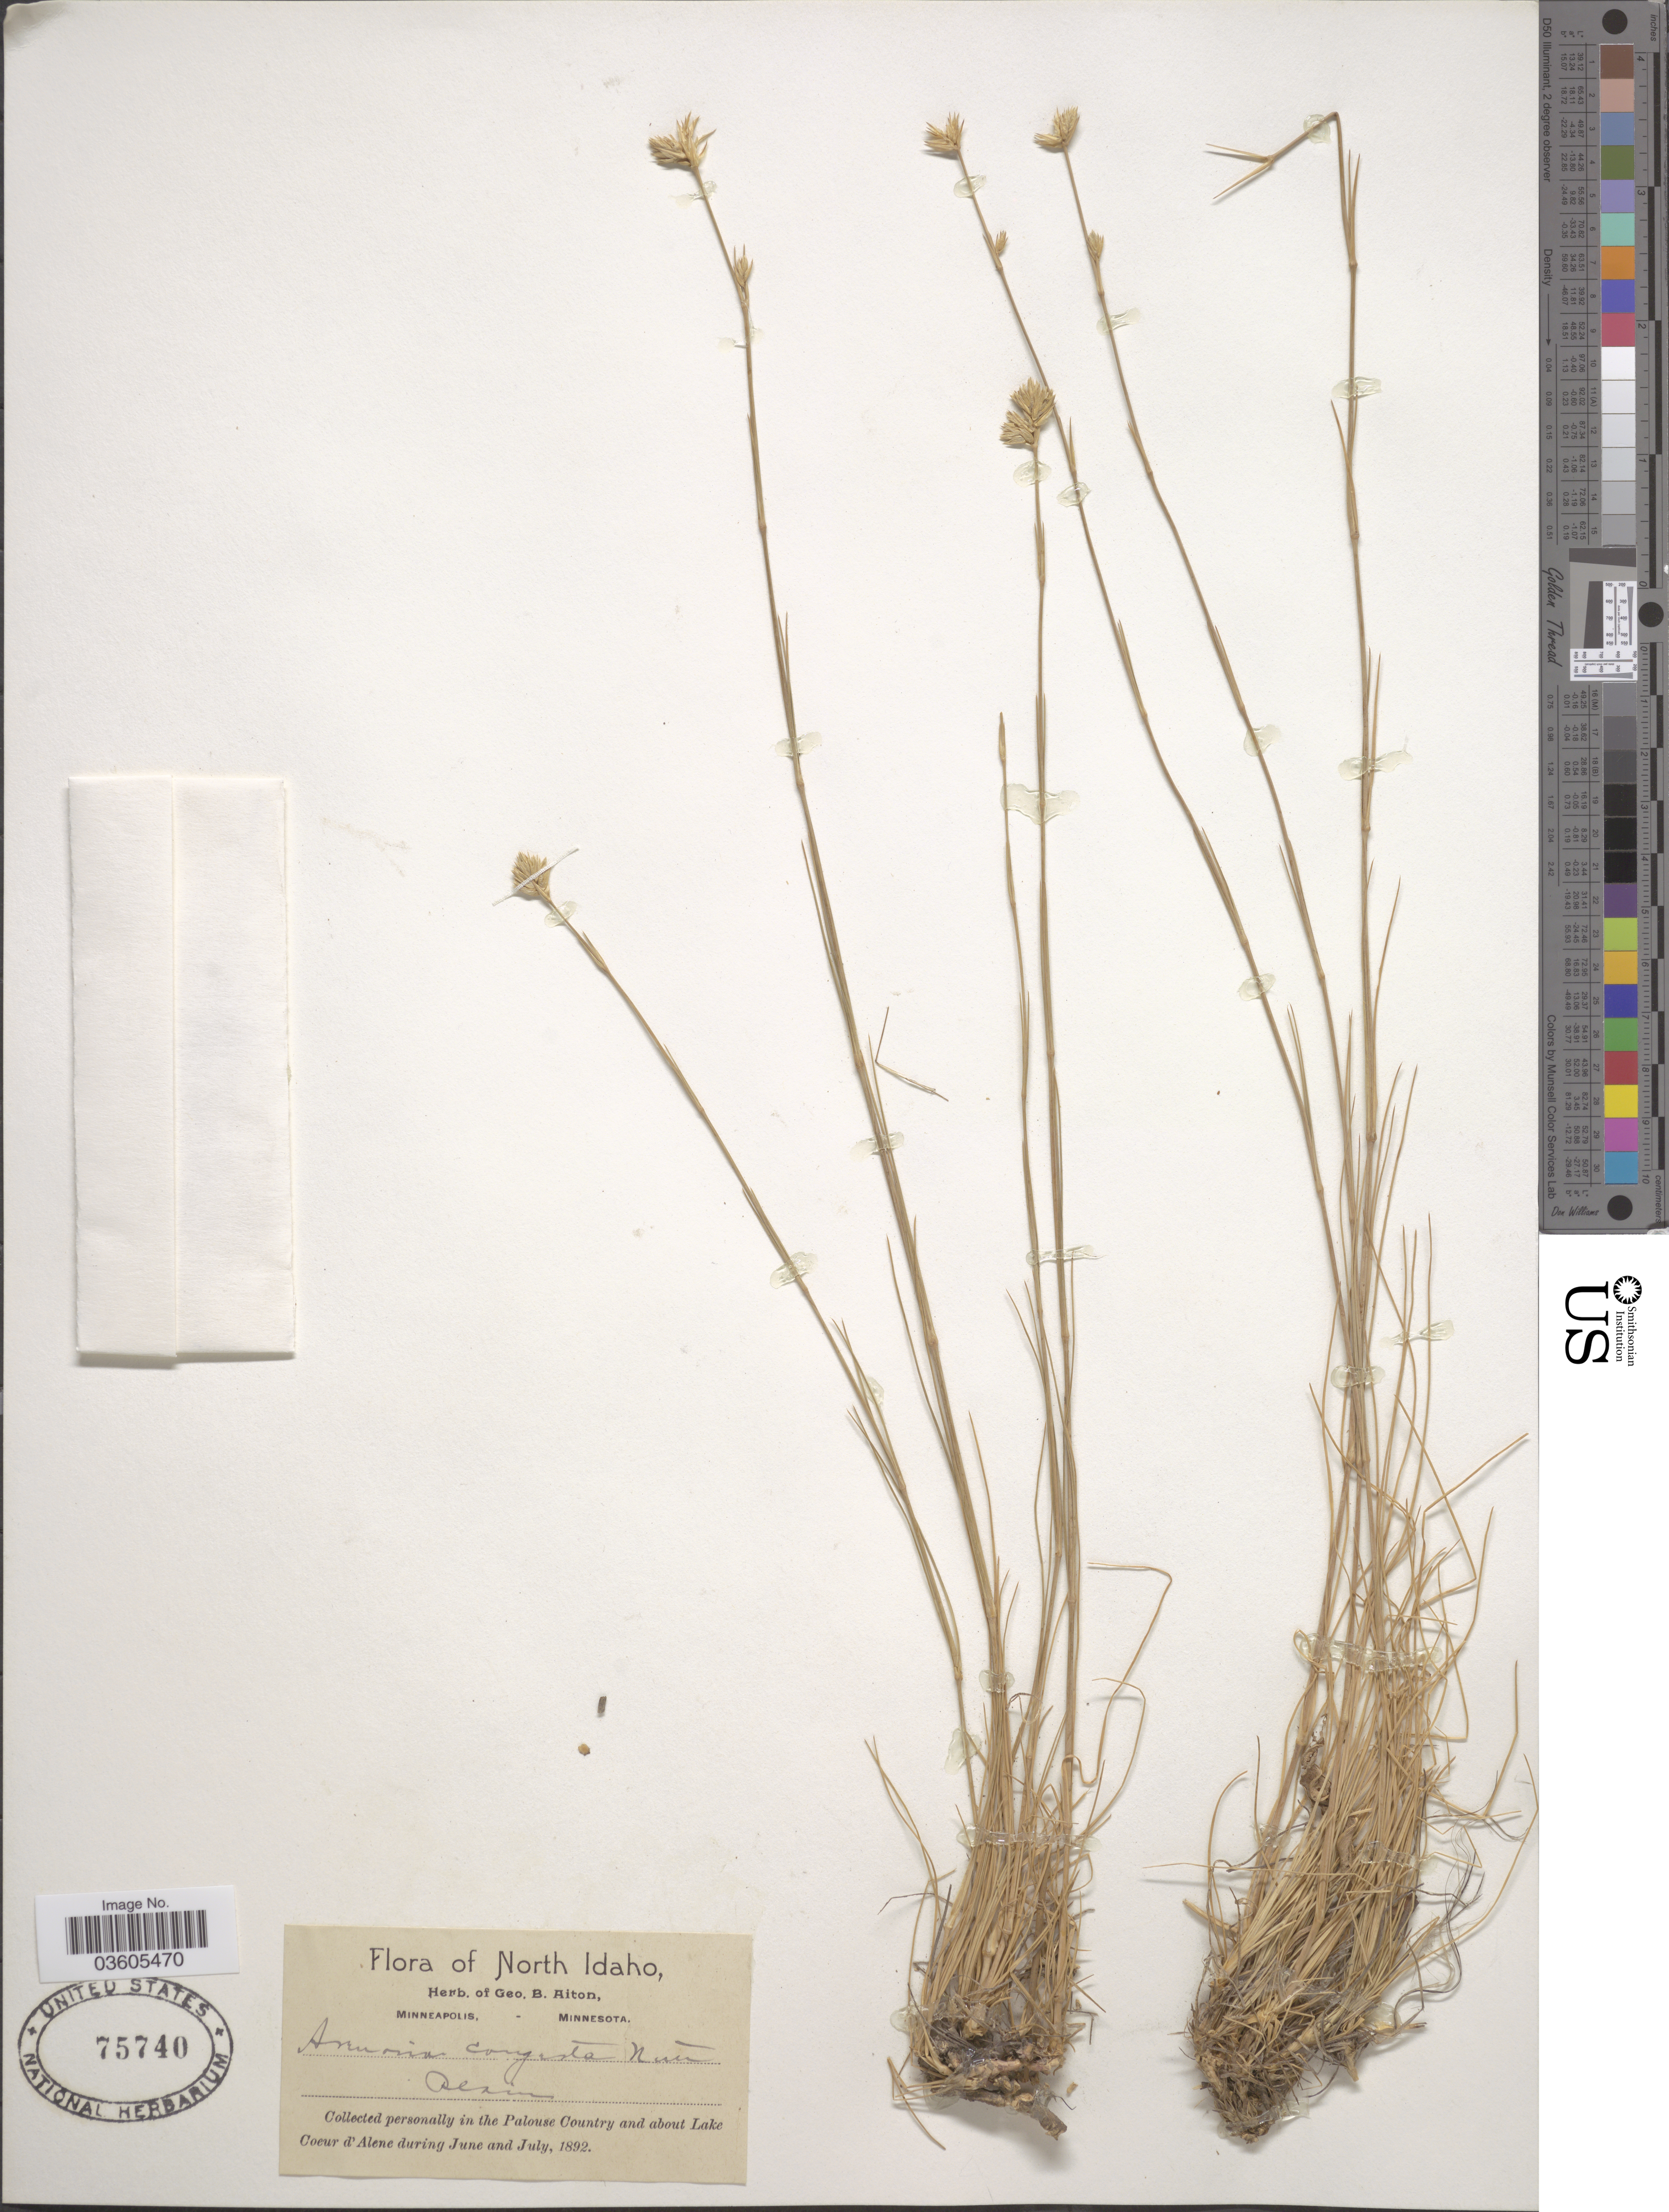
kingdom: Plantae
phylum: Tracheophyta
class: Magnoliopsida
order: Caryophyllales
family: Caryophyllaceae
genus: Eremogone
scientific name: Eremogone congesta var. congesta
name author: (Nutt.) Ikonn.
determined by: Strong, Mark T., (BOT), Smithsonian Institution - National Museum of Natural History (UNITED STATES)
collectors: G. B. Aiton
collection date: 1892-06/1892-07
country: United States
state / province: Idaho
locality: North Idaho. Denim. In the Palouse Country and about Lake Coeur d'Alene.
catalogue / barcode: US 75740